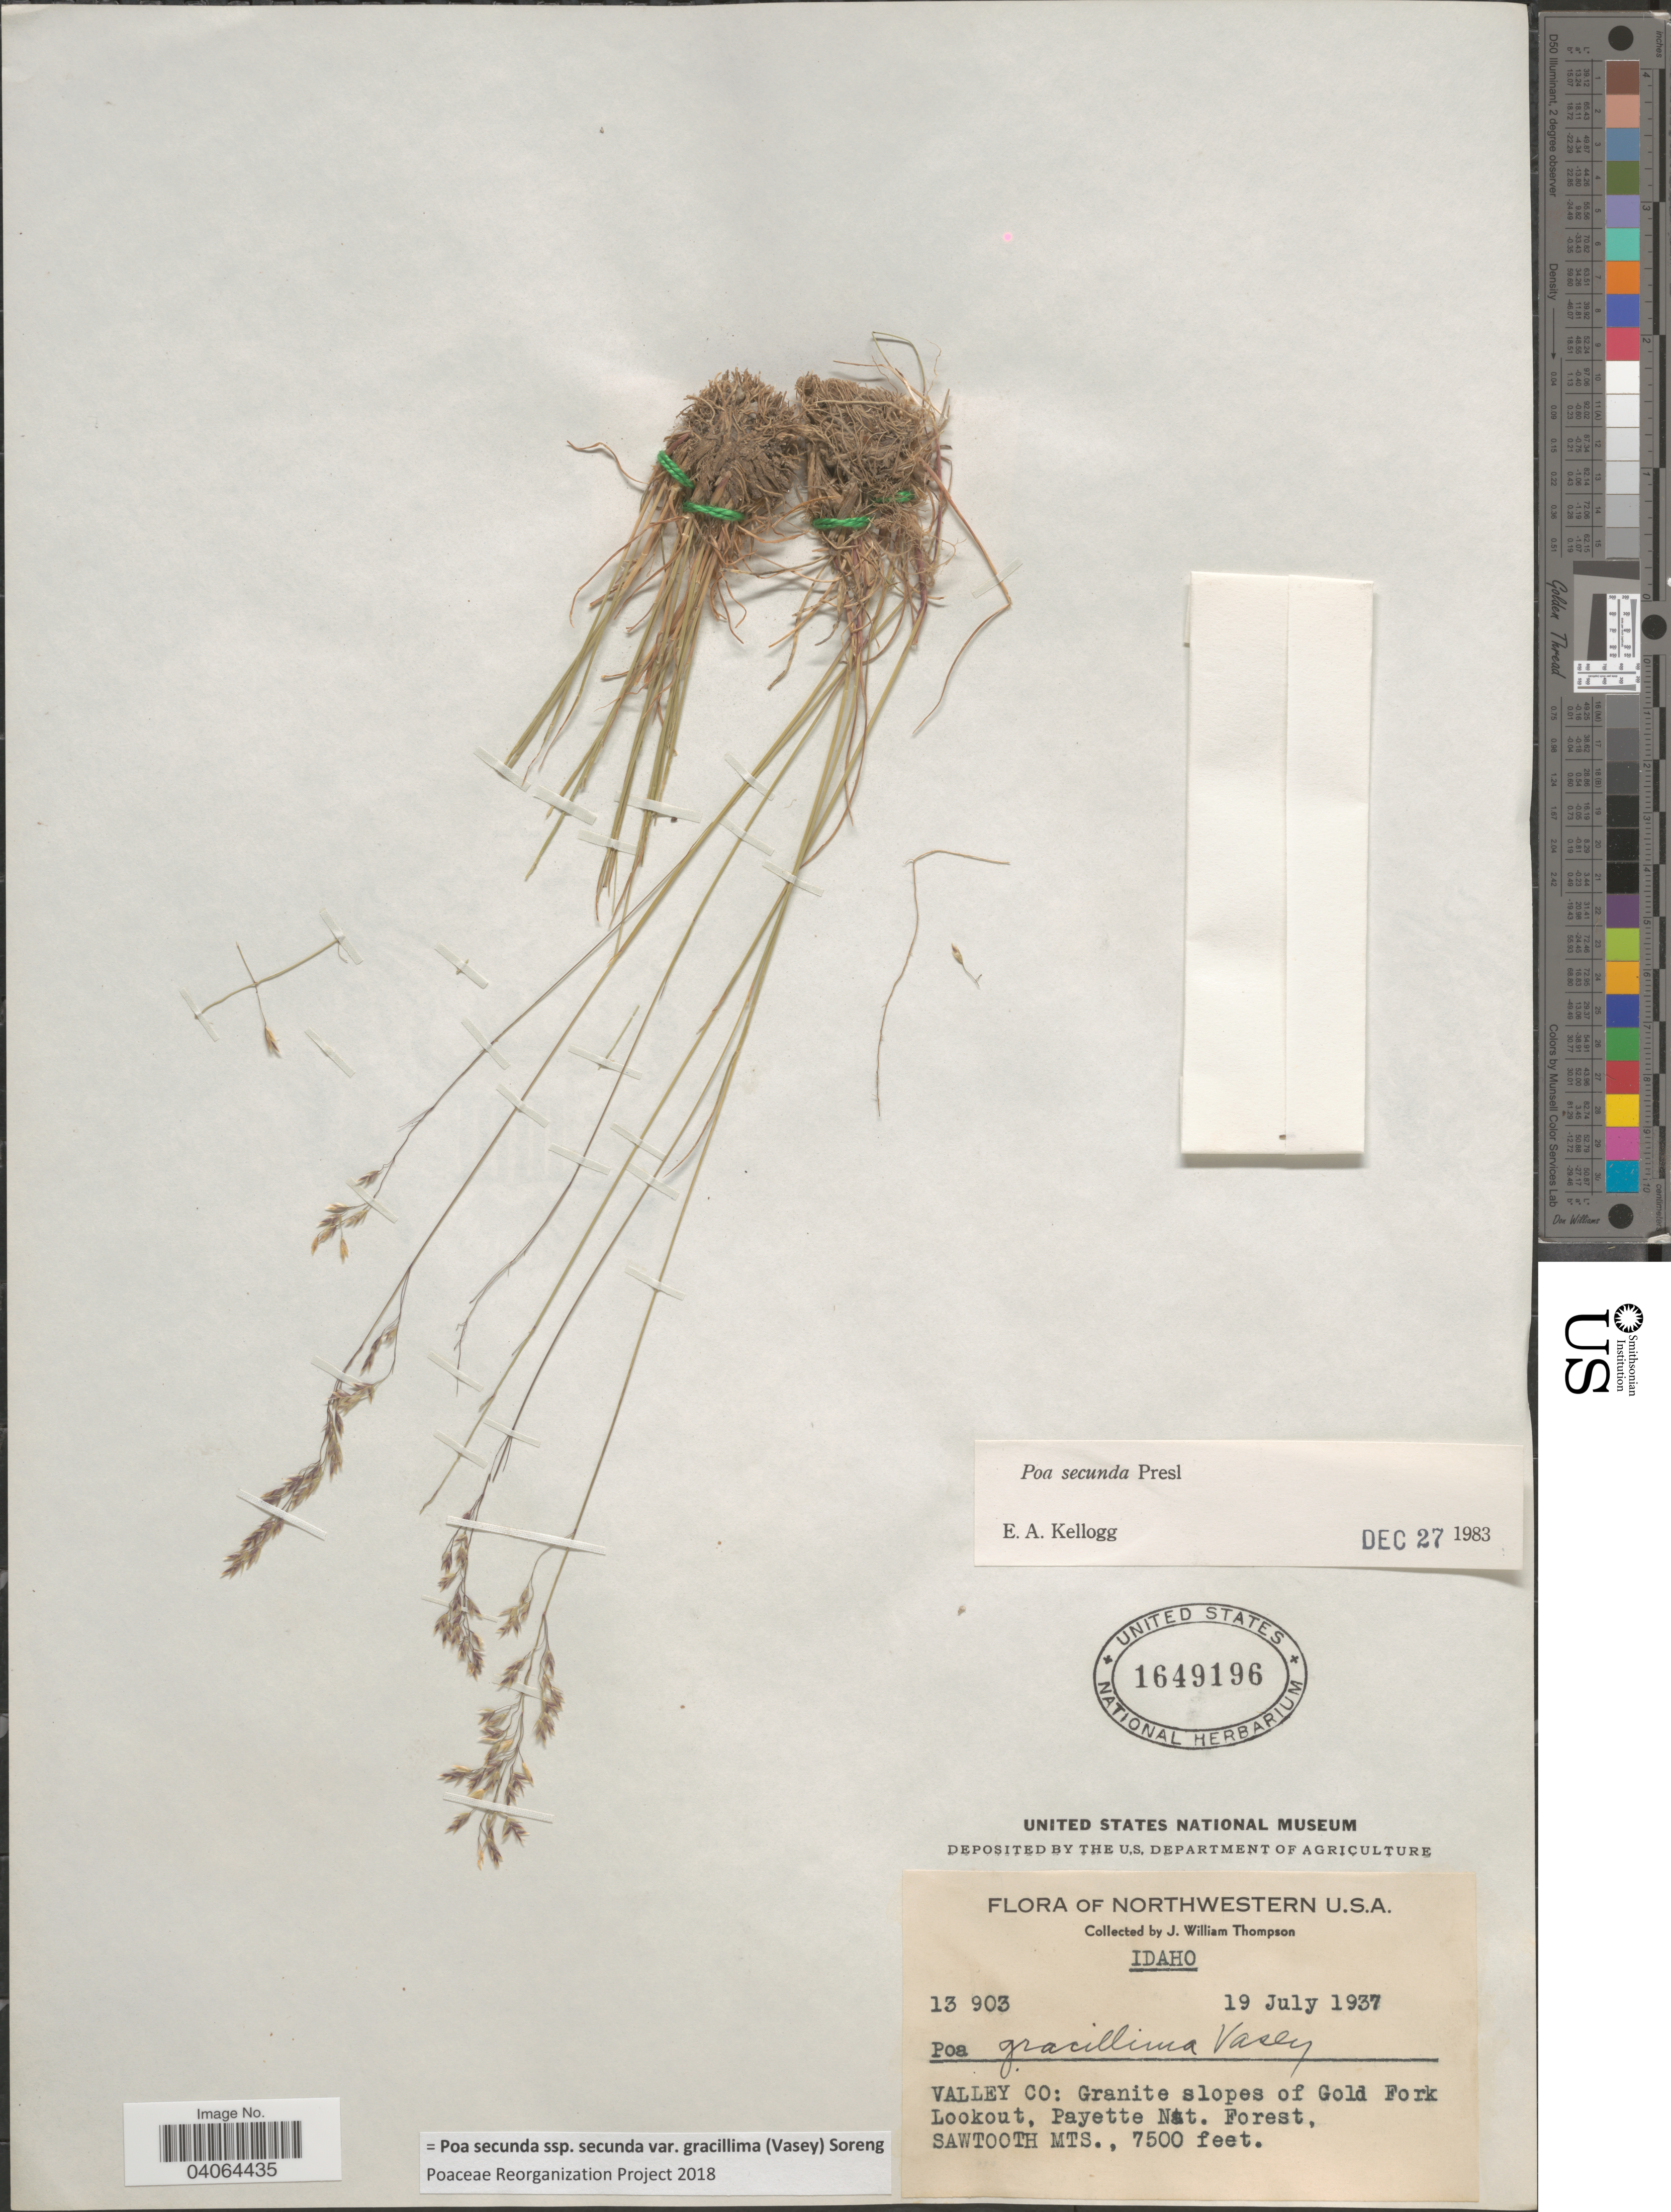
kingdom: Plantae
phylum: Tracheophyta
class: Liliopsida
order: Poales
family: Poaceae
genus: Poa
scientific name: Poa secunda subsp. secunda var. gracillima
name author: (Vasey) Soreng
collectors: J. W. Thompson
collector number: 13903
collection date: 1937-07-19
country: United States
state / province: Idaho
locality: Northwestern U.S.A. Valley Co: Granite slopes of Fold Fork Lookout, Payette Nat. Forest. Sawtooth Mts.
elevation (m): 2286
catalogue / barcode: US 1649196